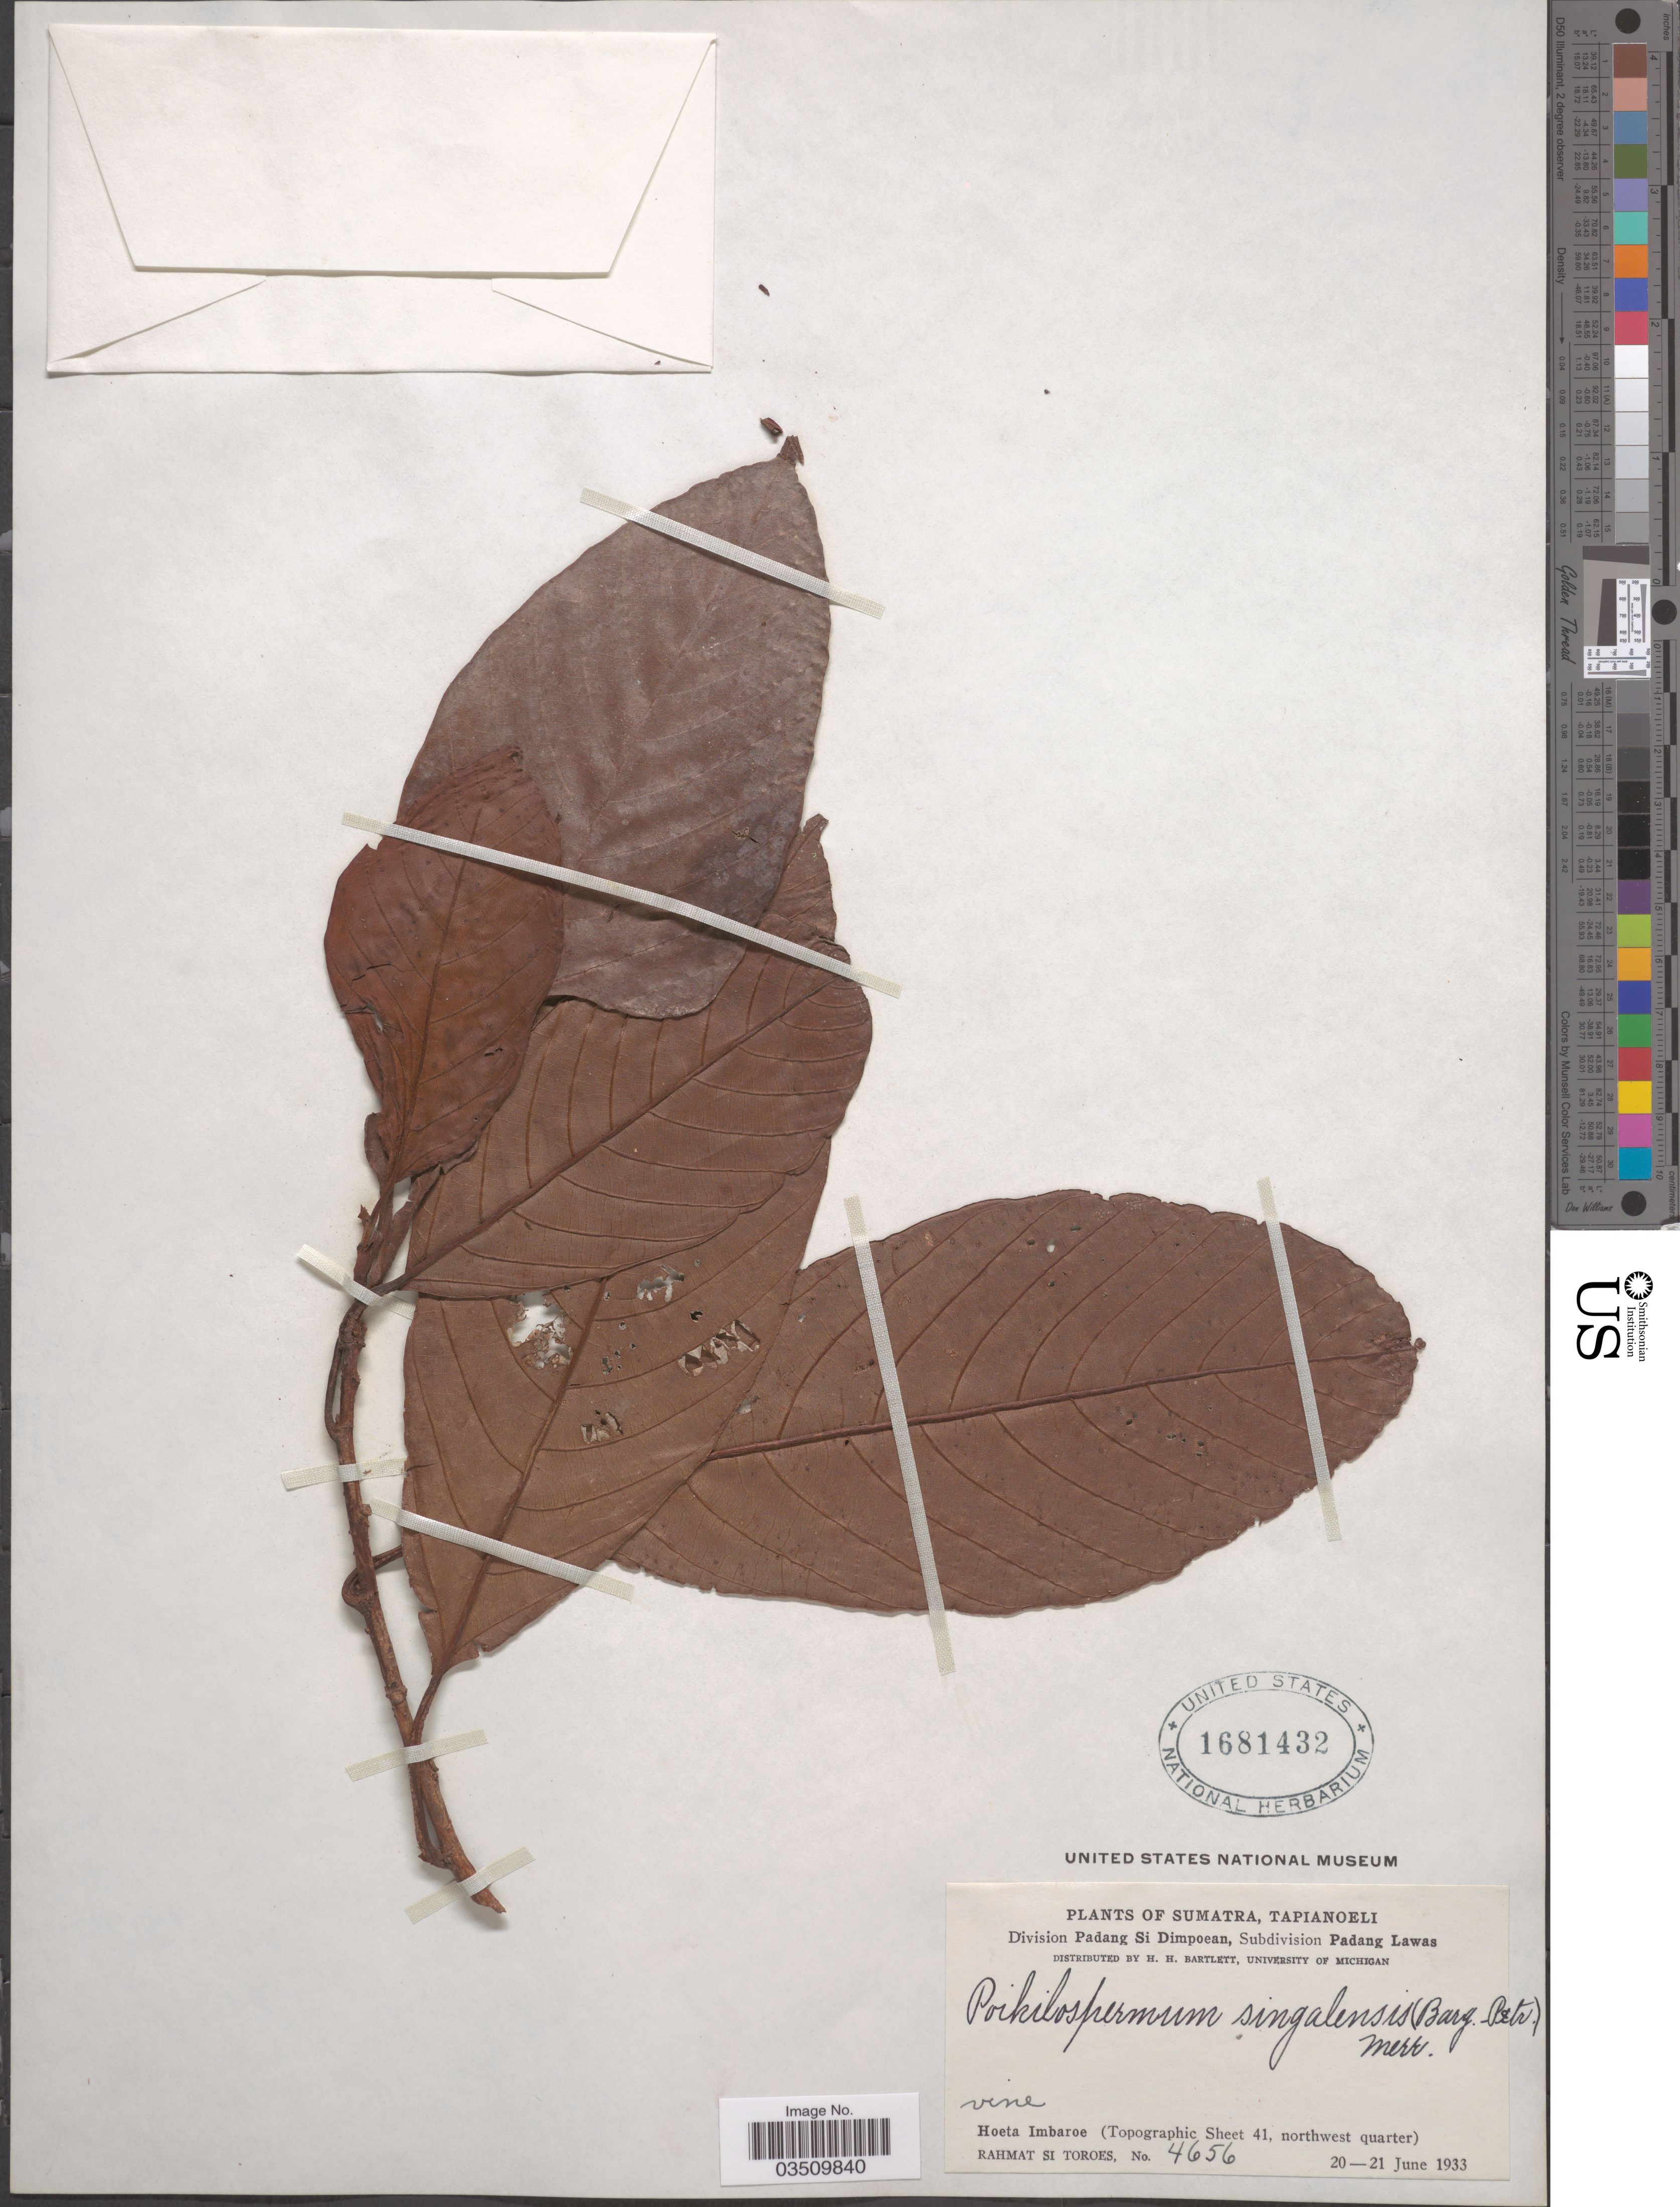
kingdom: Plantae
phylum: Tracheophyta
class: Magnoliopsida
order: Rosales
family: Urticaceae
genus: Poikilospermum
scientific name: Poikilospermum singalense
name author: (Barg.-Petr.) Merr.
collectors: Rahmat Si Boeea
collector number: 4656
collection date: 1933-06-20/1933-06-21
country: Indonesia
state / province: Sumatra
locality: Tapianoeli. Division Padang Si Dimpoean, Subdivision Padang Lawas. Hoeta Imbaroe (Topographic Sheet 41, northwest quarter).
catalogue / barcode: US 1681432